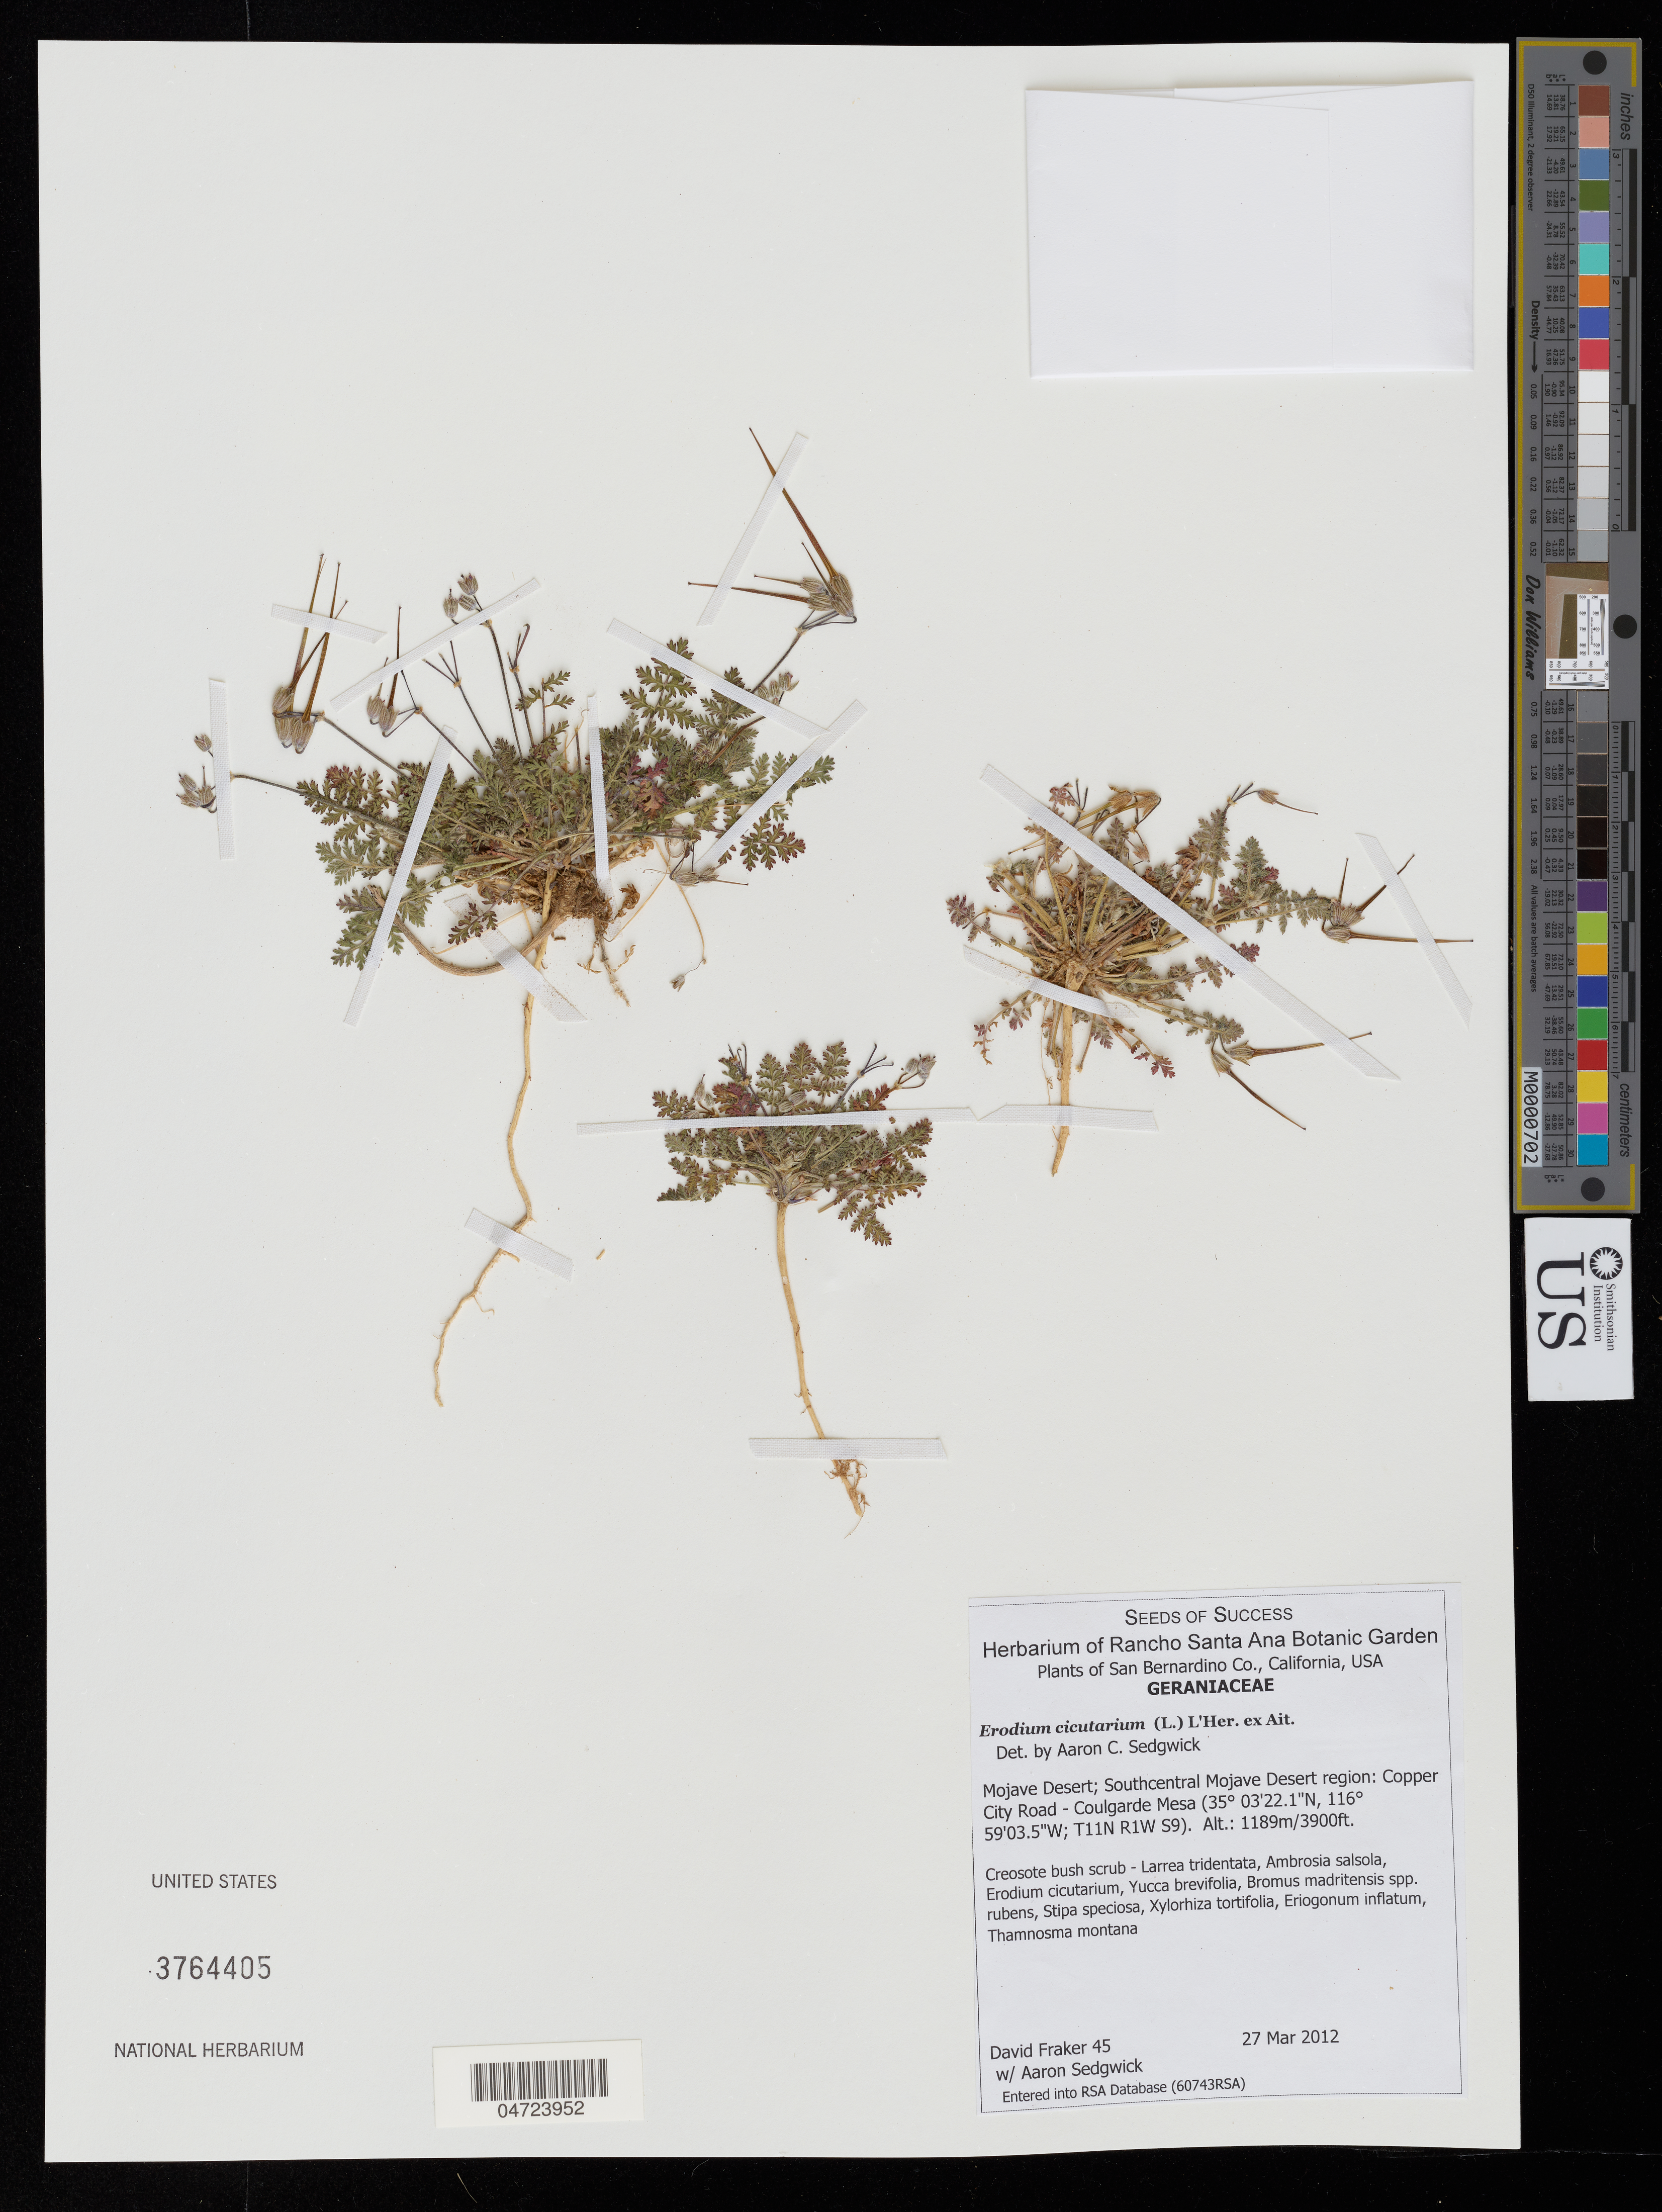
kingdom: Plantae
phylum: Tracheophyta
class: Magnoliopsida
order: Geraniales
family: Geraniaceae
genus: Erodium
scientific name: Erodium cicutarium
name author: (L.) L'Hér.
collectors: D. Fraker & A. Sedgwick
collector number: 45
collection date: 2012-03-27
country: United States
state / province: California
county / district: San Bernardino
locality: San Bernardino Co. Mojave Desert; Southcentral Mojave Desert region: Copper City Road - Coulgarde Mesa (T11N R1W S9).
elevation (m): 1189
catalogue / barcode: US 3764405